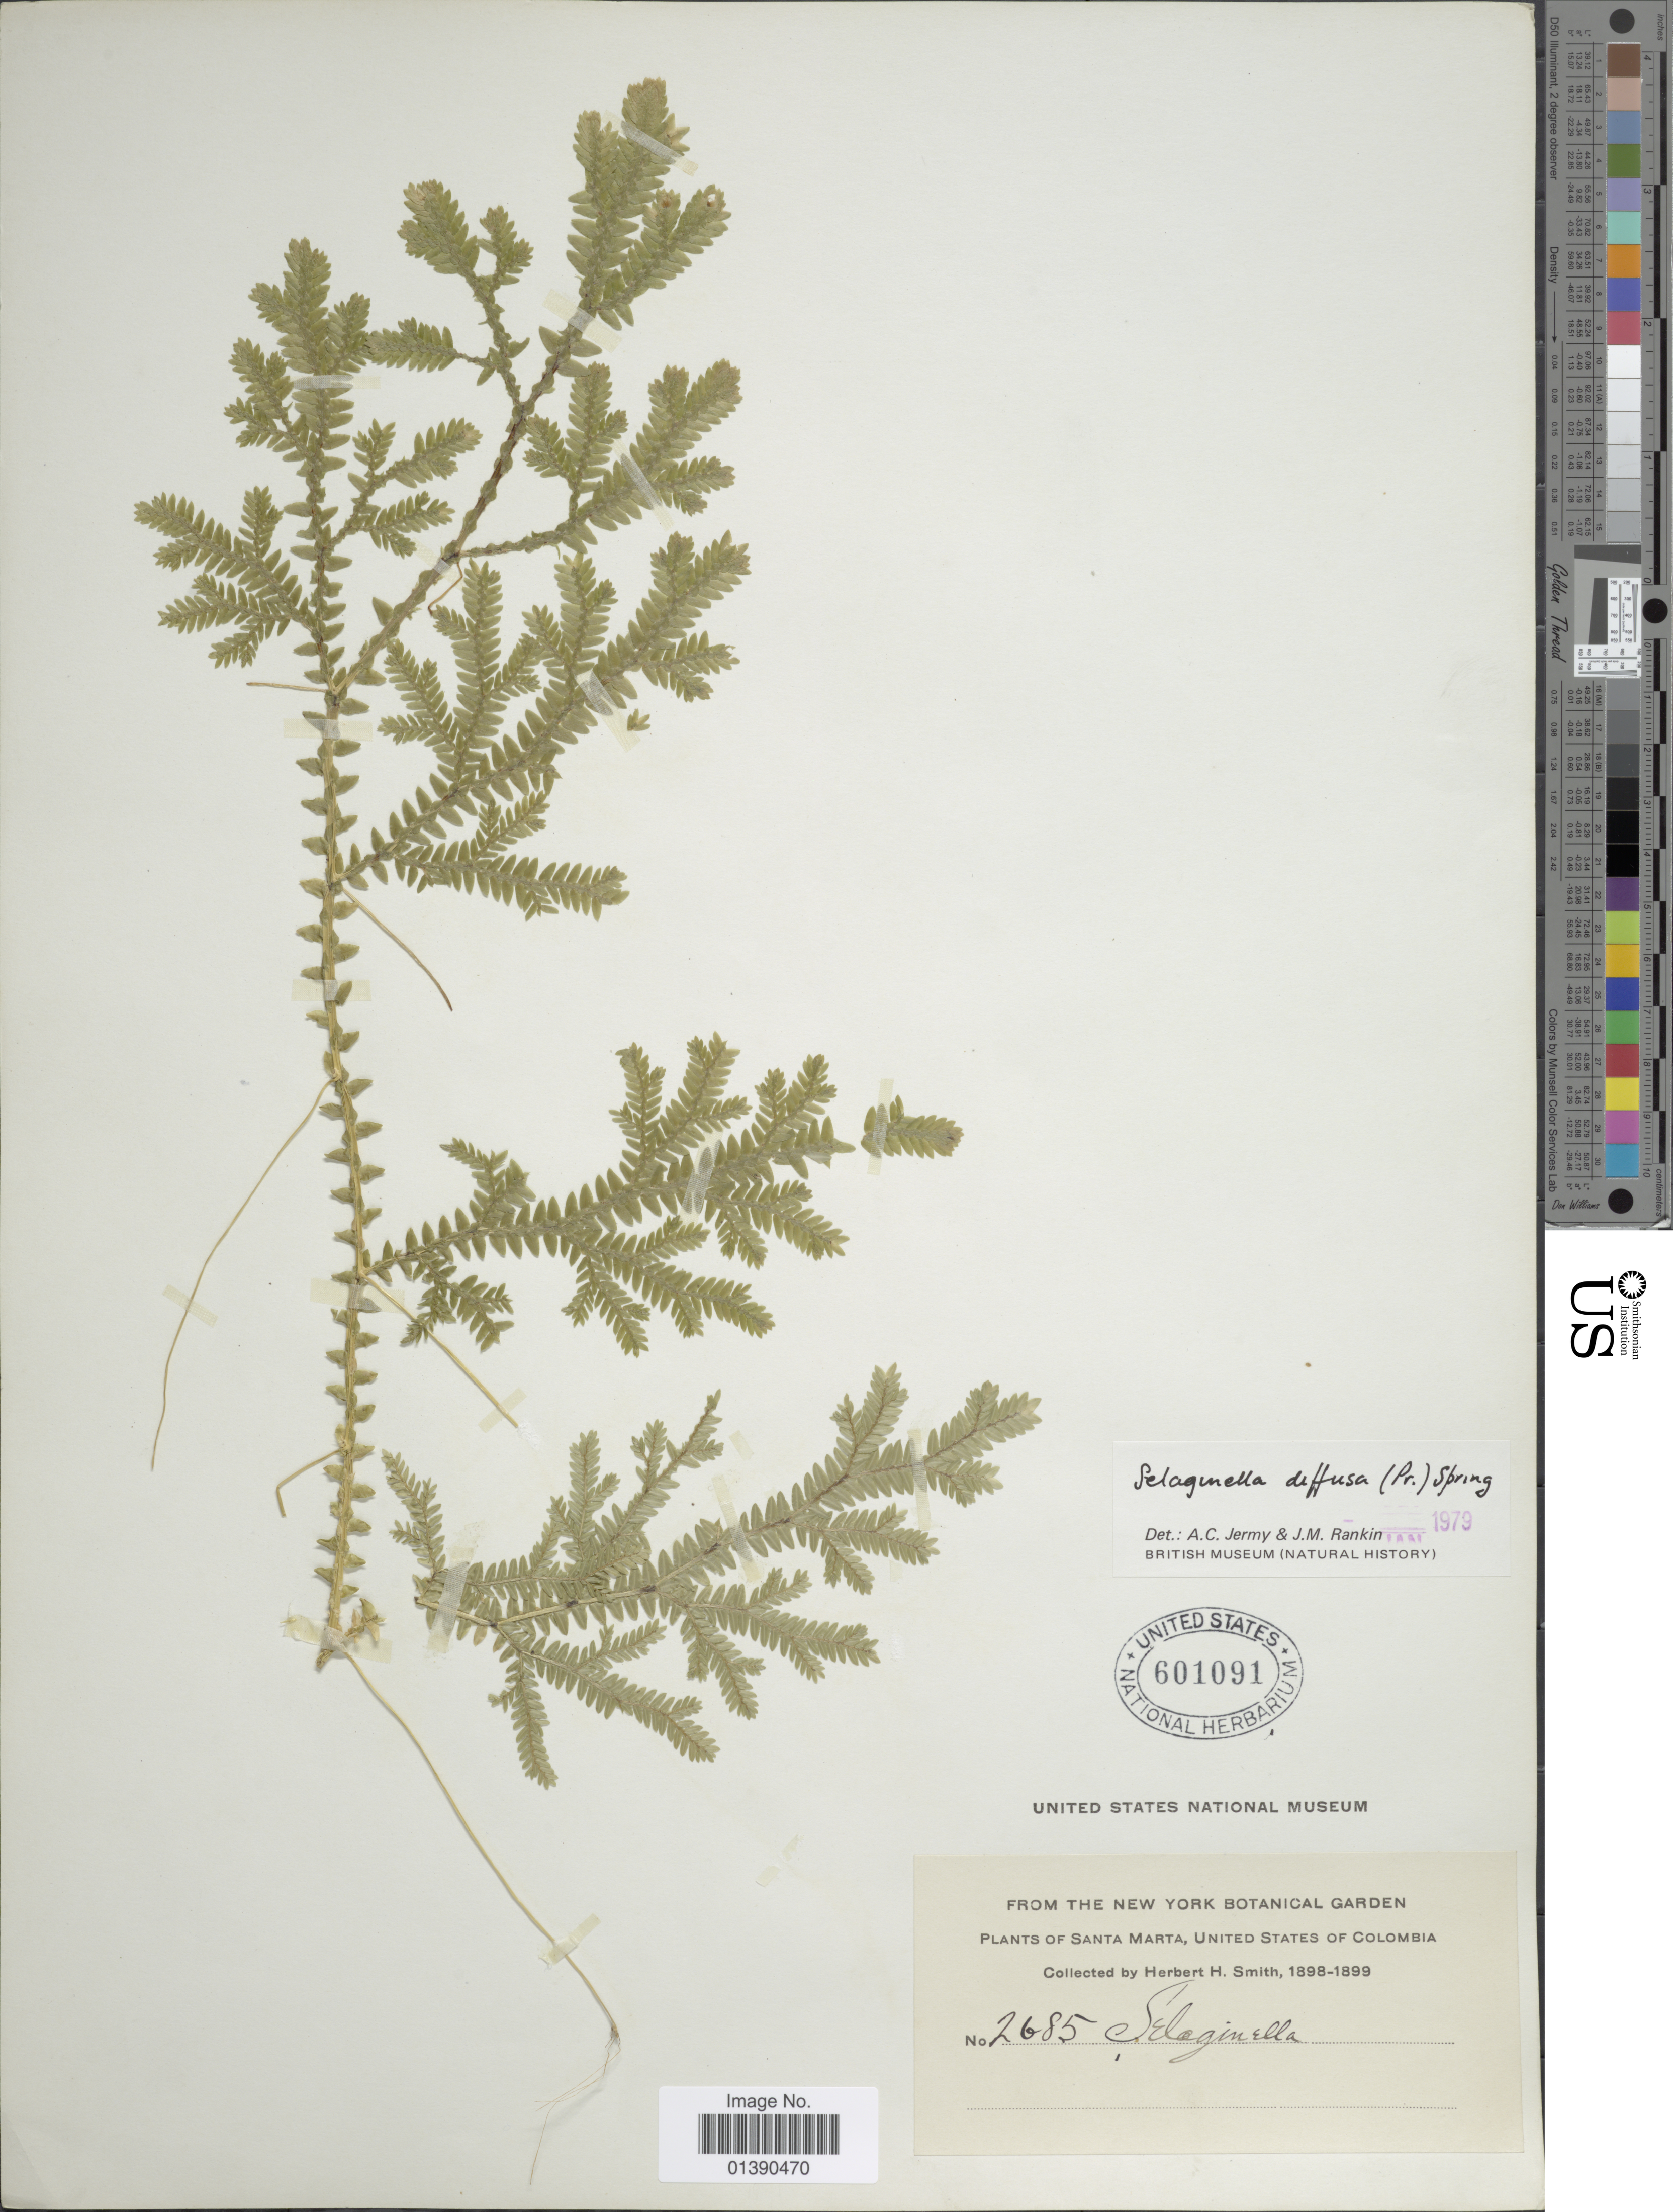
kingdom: Plantae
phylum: Tracheophyta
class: Lycopodiopsida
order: Selaginellales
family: Selaginellaceae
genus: Selaginella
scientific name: Selaginella diffusa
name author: (C. Presl) Spring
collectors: H. H. Smith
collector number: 2685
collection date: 1898/1899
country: Colombia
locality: Santa Marta, United States of Colombia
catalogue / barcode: US 601091